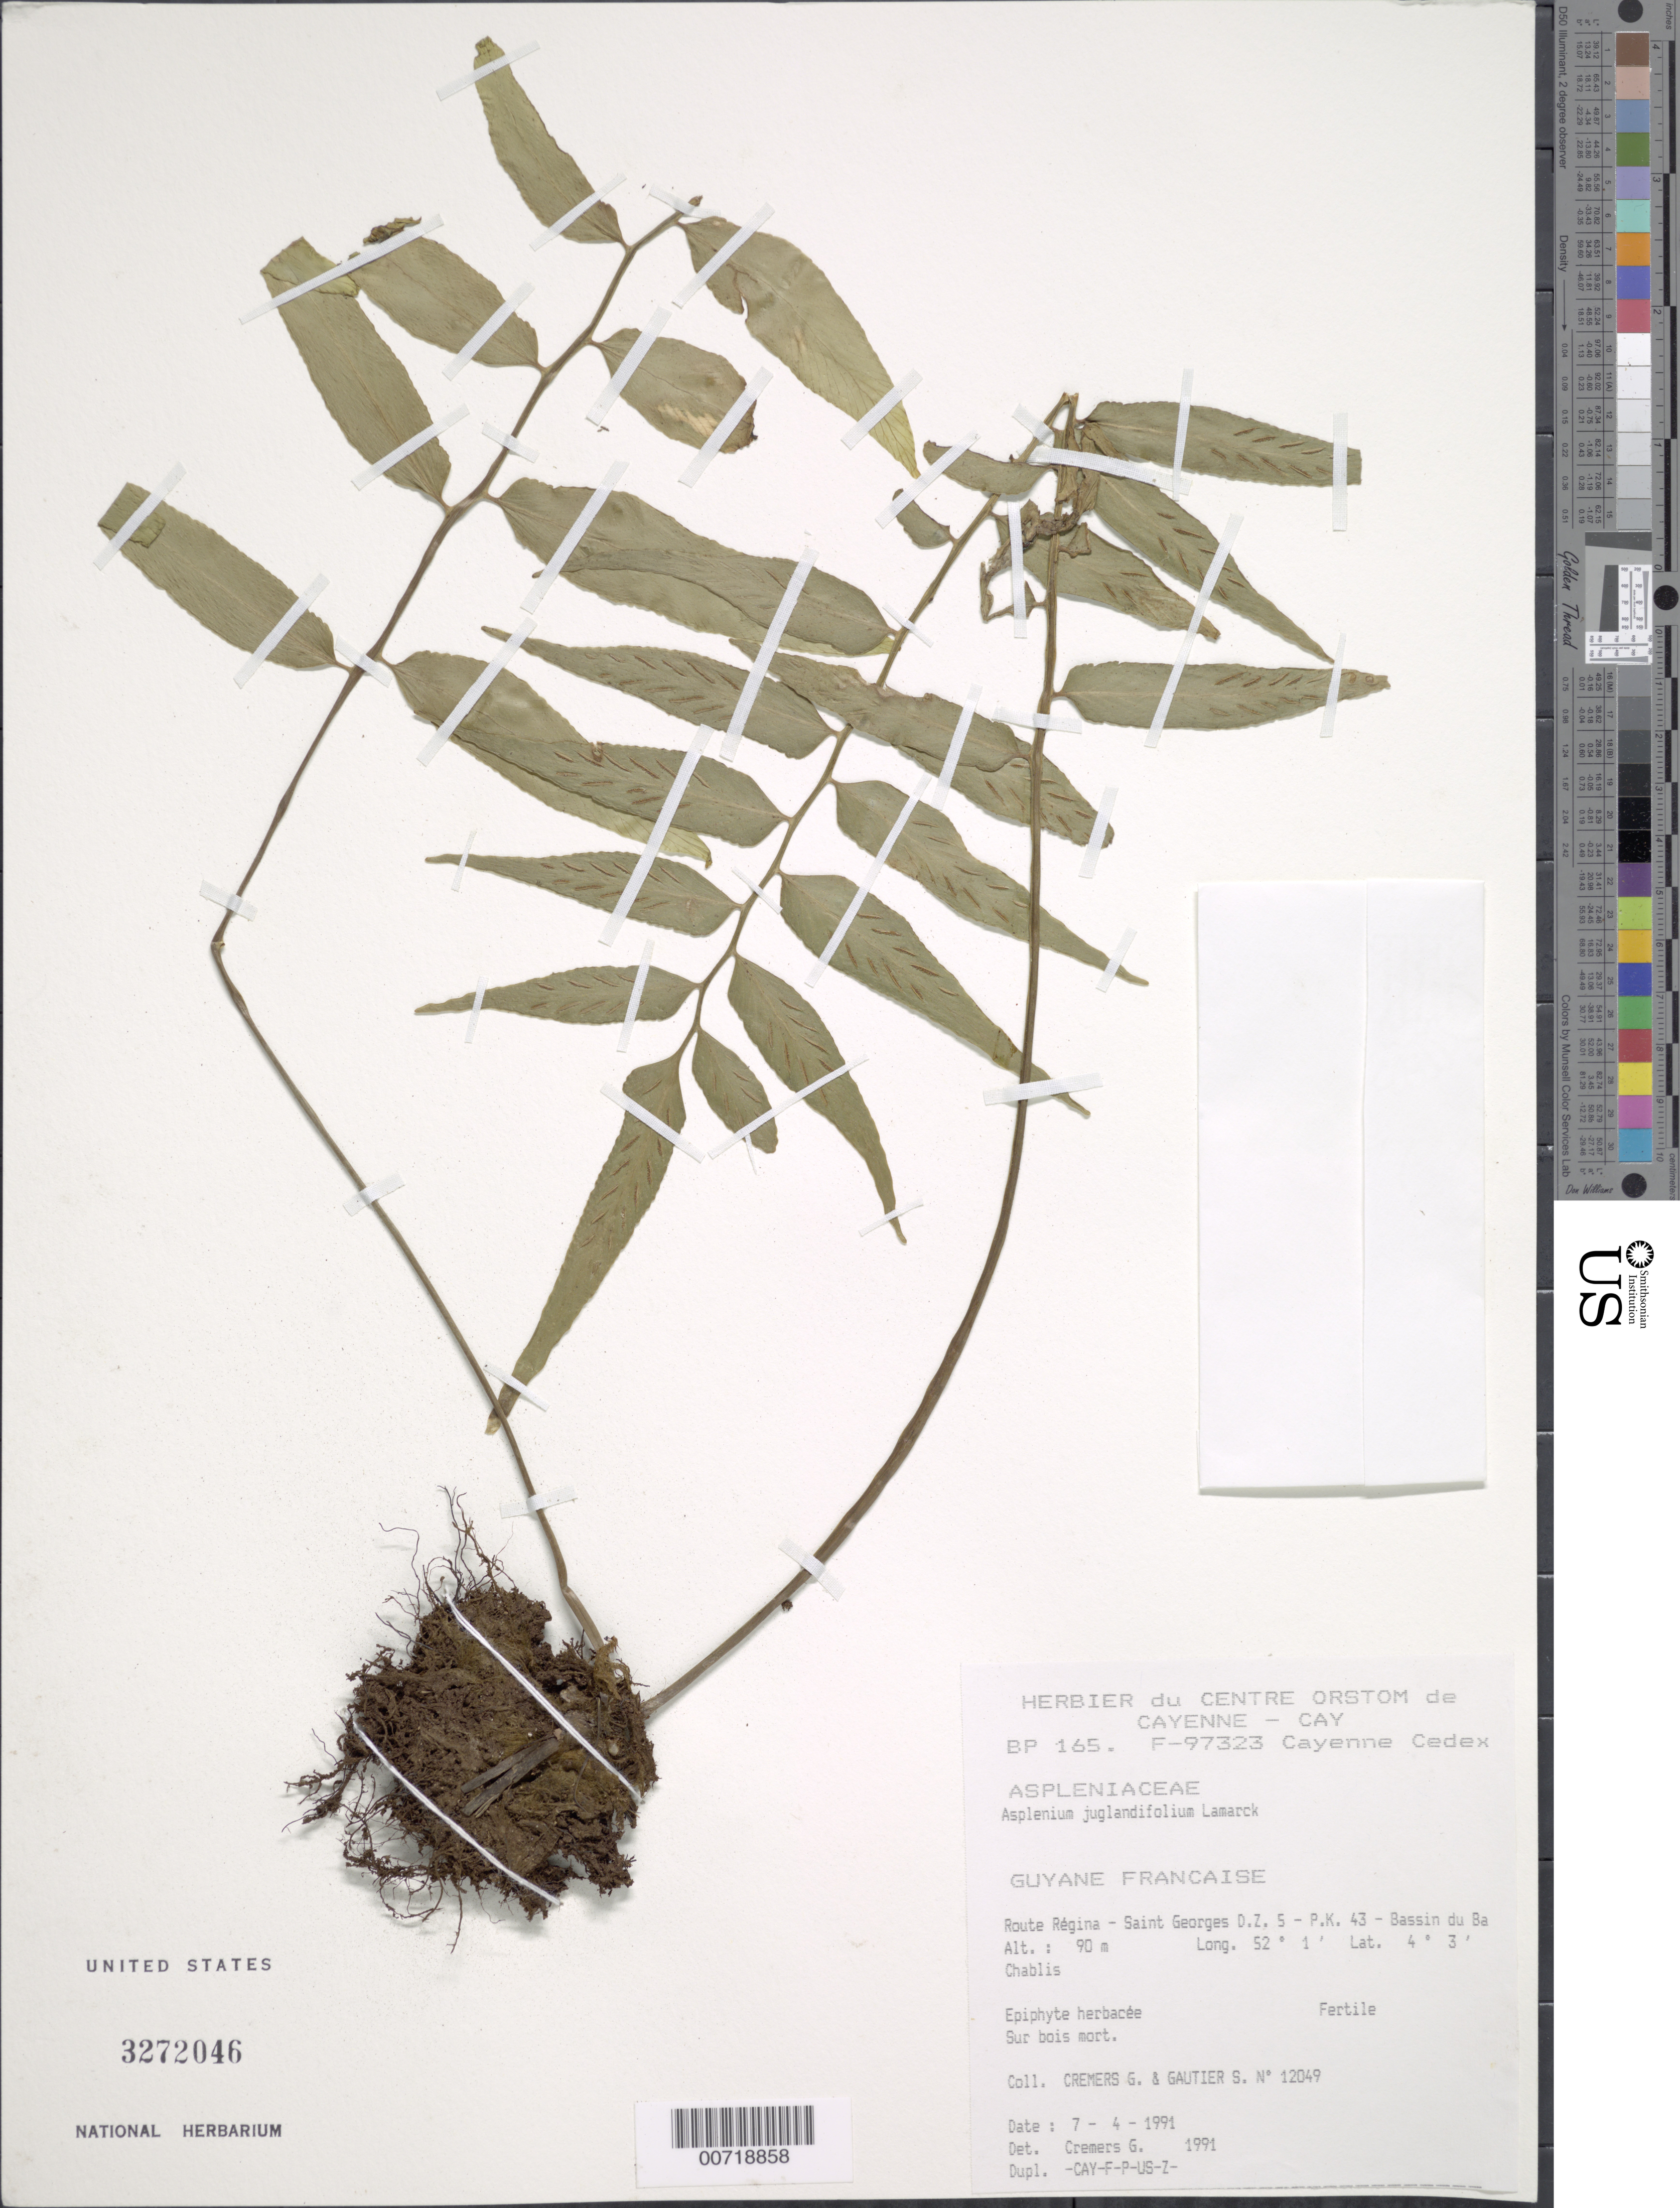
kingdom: Plantae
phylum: Tracheophyta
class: Polypodiopsida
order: Polypodiales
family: Aspleniaceae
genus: Asplenium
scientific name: Asplenium juglandifolium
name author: Lam.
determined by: Cremers, Georges A.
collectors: G. Cremers & S. Gautier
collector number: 12049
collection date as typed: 7-Apr-91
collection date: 1991-04-07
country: French Guiana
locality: Route Régina, Saint Georges, DZ 5-PK43, Bassin de l'Approuague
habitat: Chablis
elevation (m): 90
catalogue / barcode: US 3272046